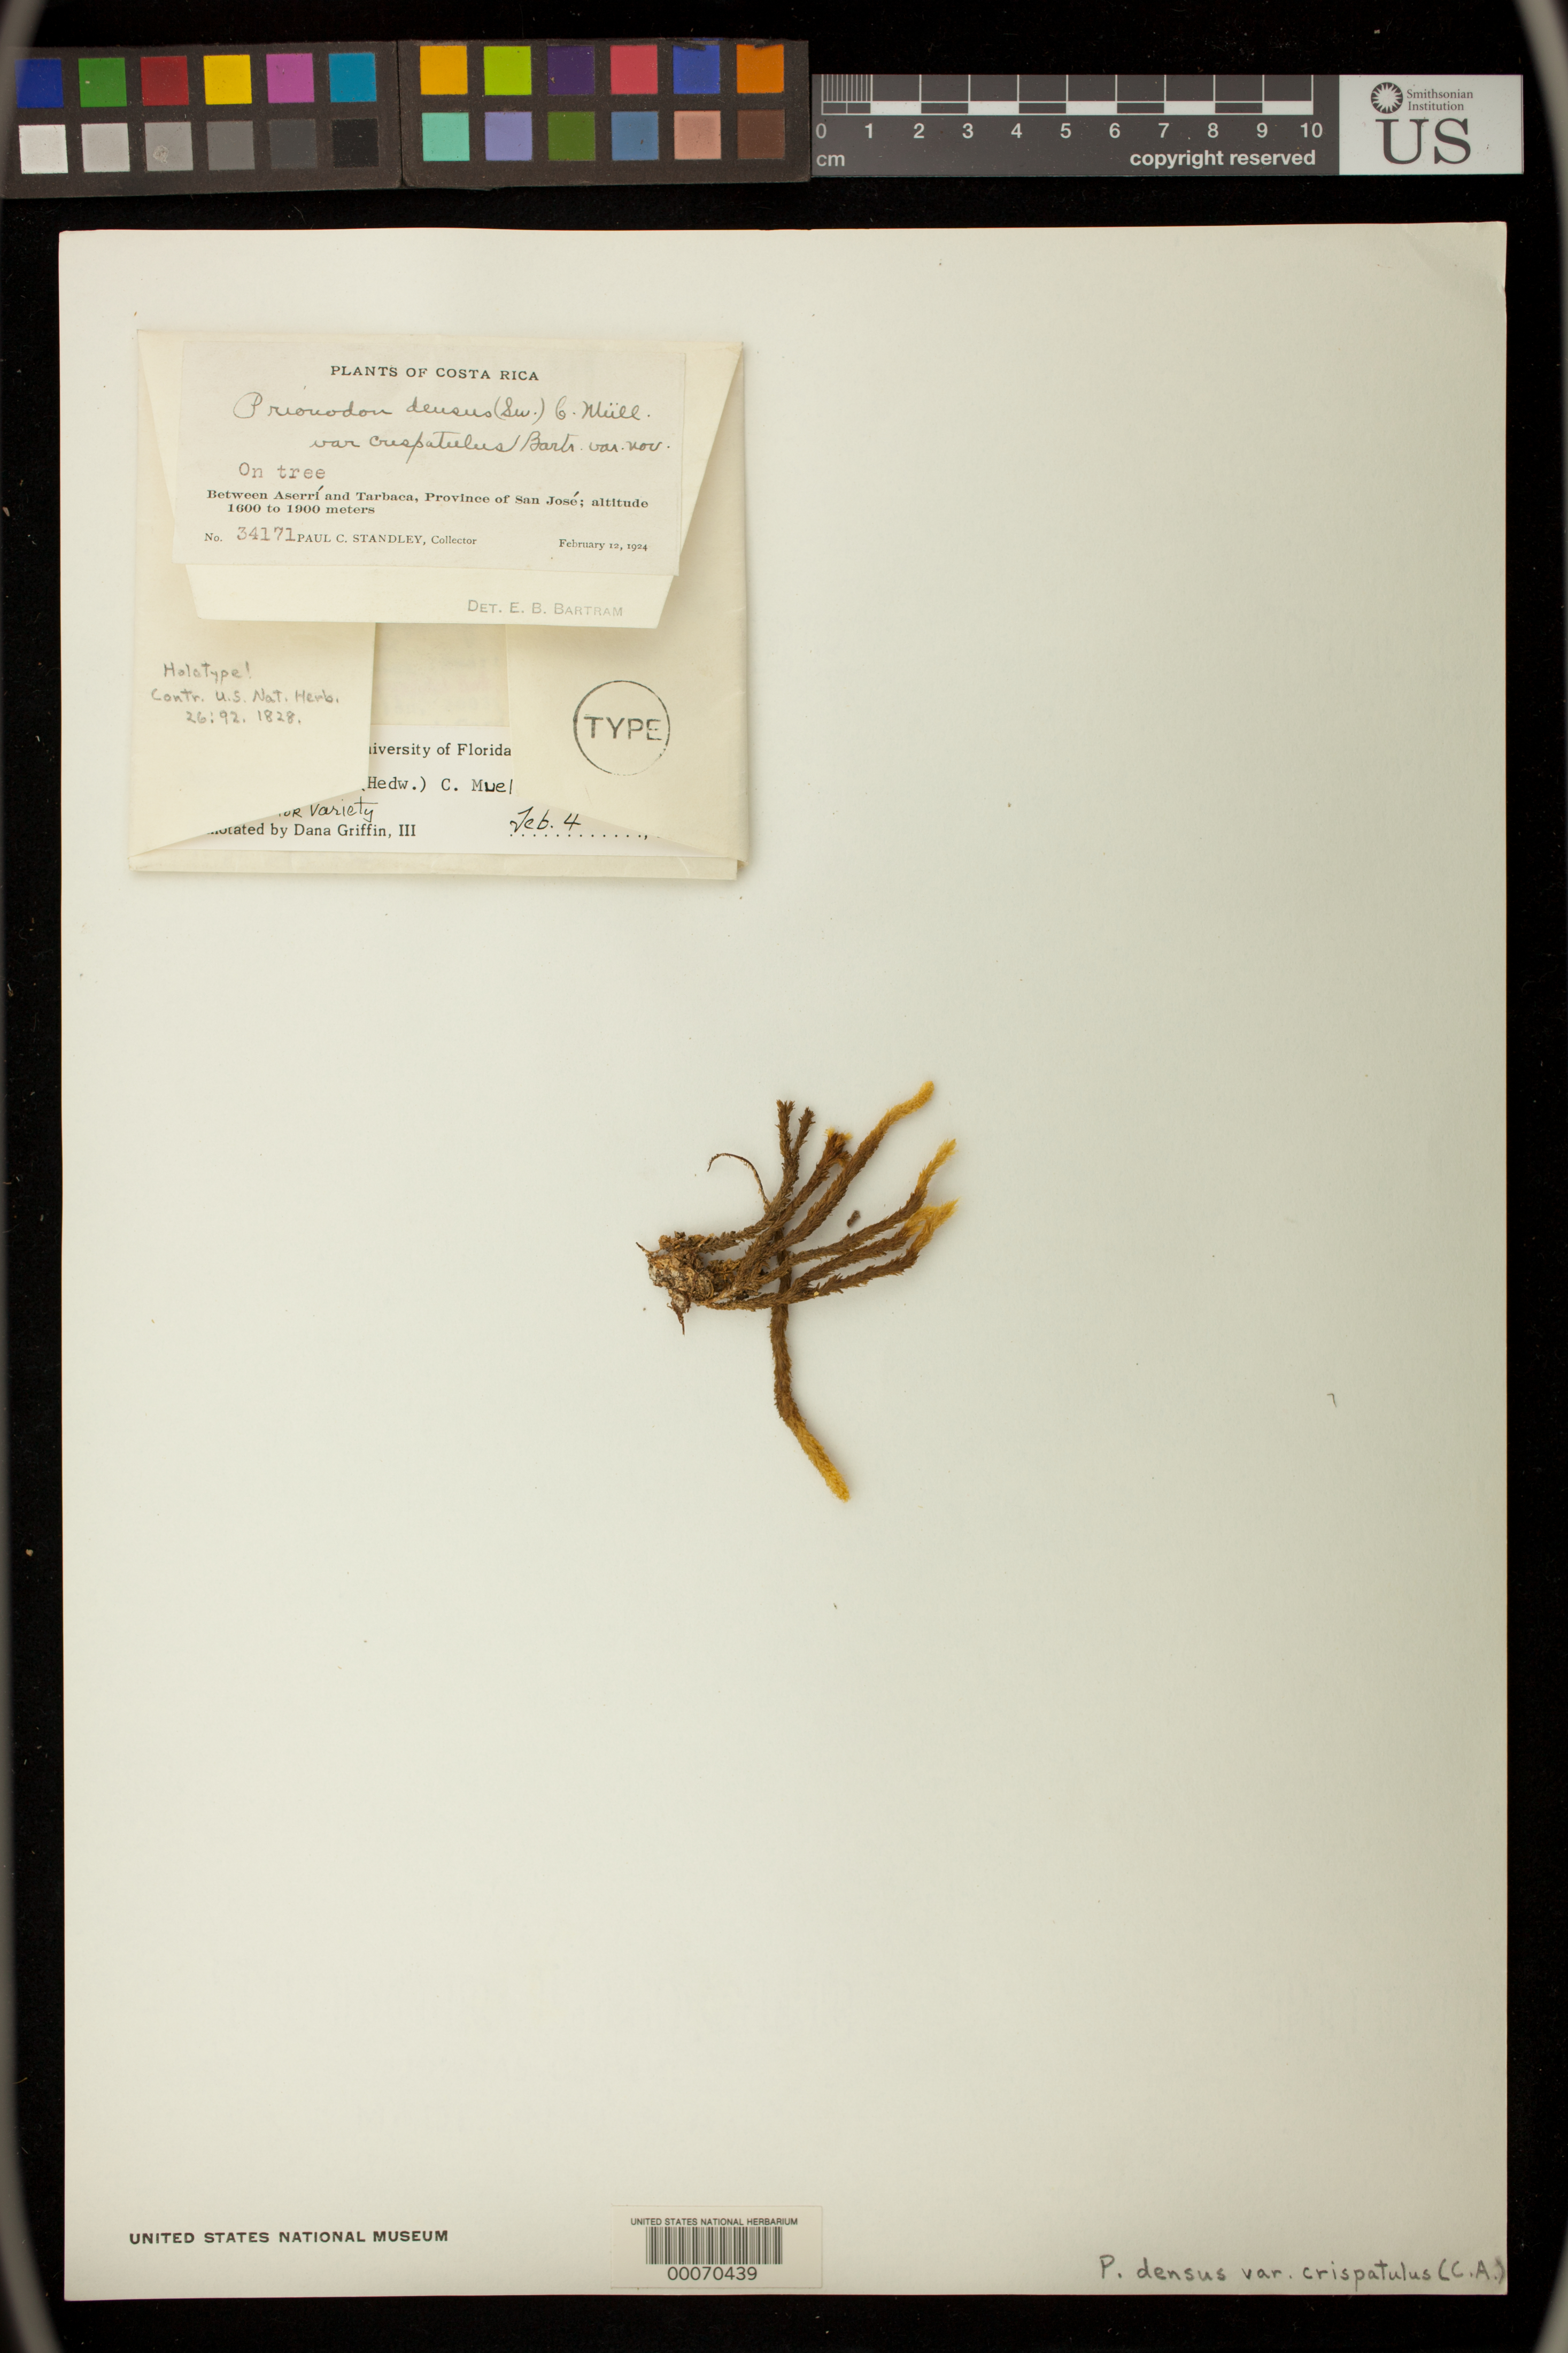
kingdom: Plantae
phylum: Bryophyta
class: Bryopsida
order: Hypnales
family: Prionodontaceae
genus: Prionodon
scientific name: Prionodon densus var. crispatulus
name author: E.B. Bartram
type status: Holotype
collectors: P. C. Standley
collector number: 34171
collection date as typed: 12 Feb 1924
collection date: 1924-02-12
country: Costa Rica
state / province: San José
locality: Between Aserri & Tarbaca.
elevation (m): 1600